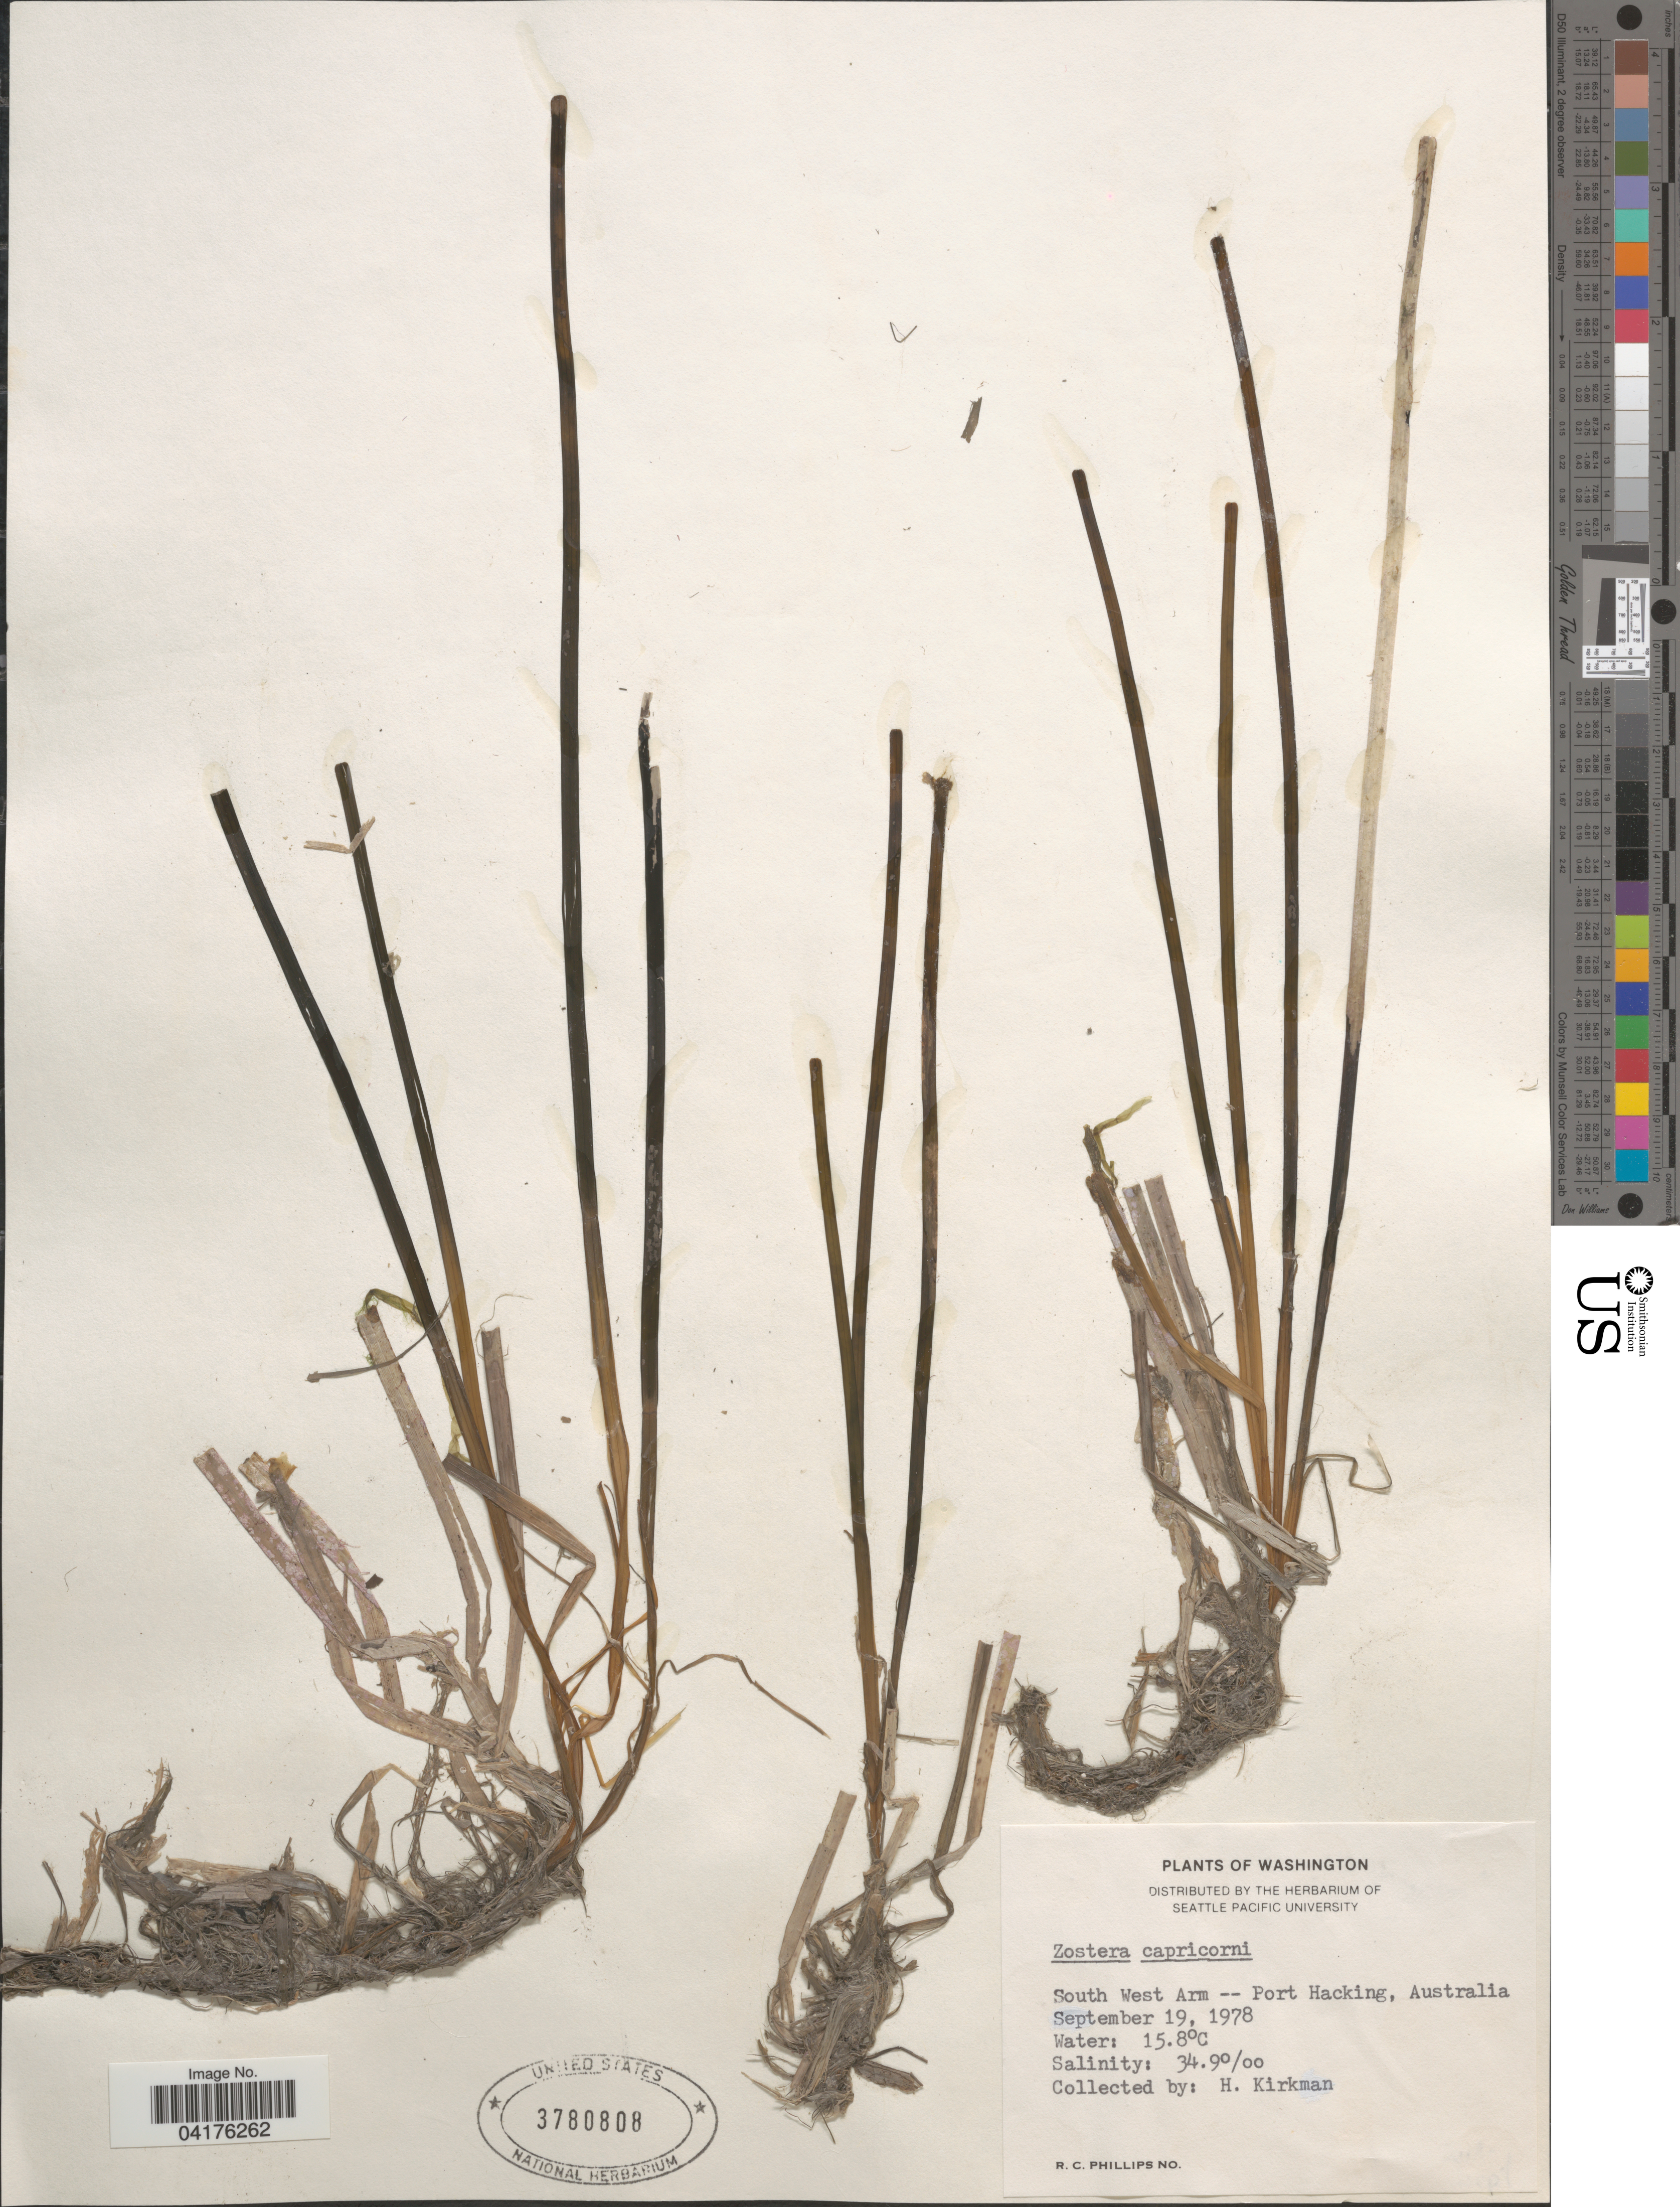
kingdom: Plantae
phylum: Tracheophyta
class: Liliopsida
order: Alismatales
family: Zosteraceae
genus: Zostera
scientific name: Zostera capricorni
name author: Asch.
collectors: H. Kirkman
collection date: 1978-09-19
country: Australia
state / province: New South Wales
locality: South West Arm -- Port Hacking.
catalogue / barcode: US 3780808